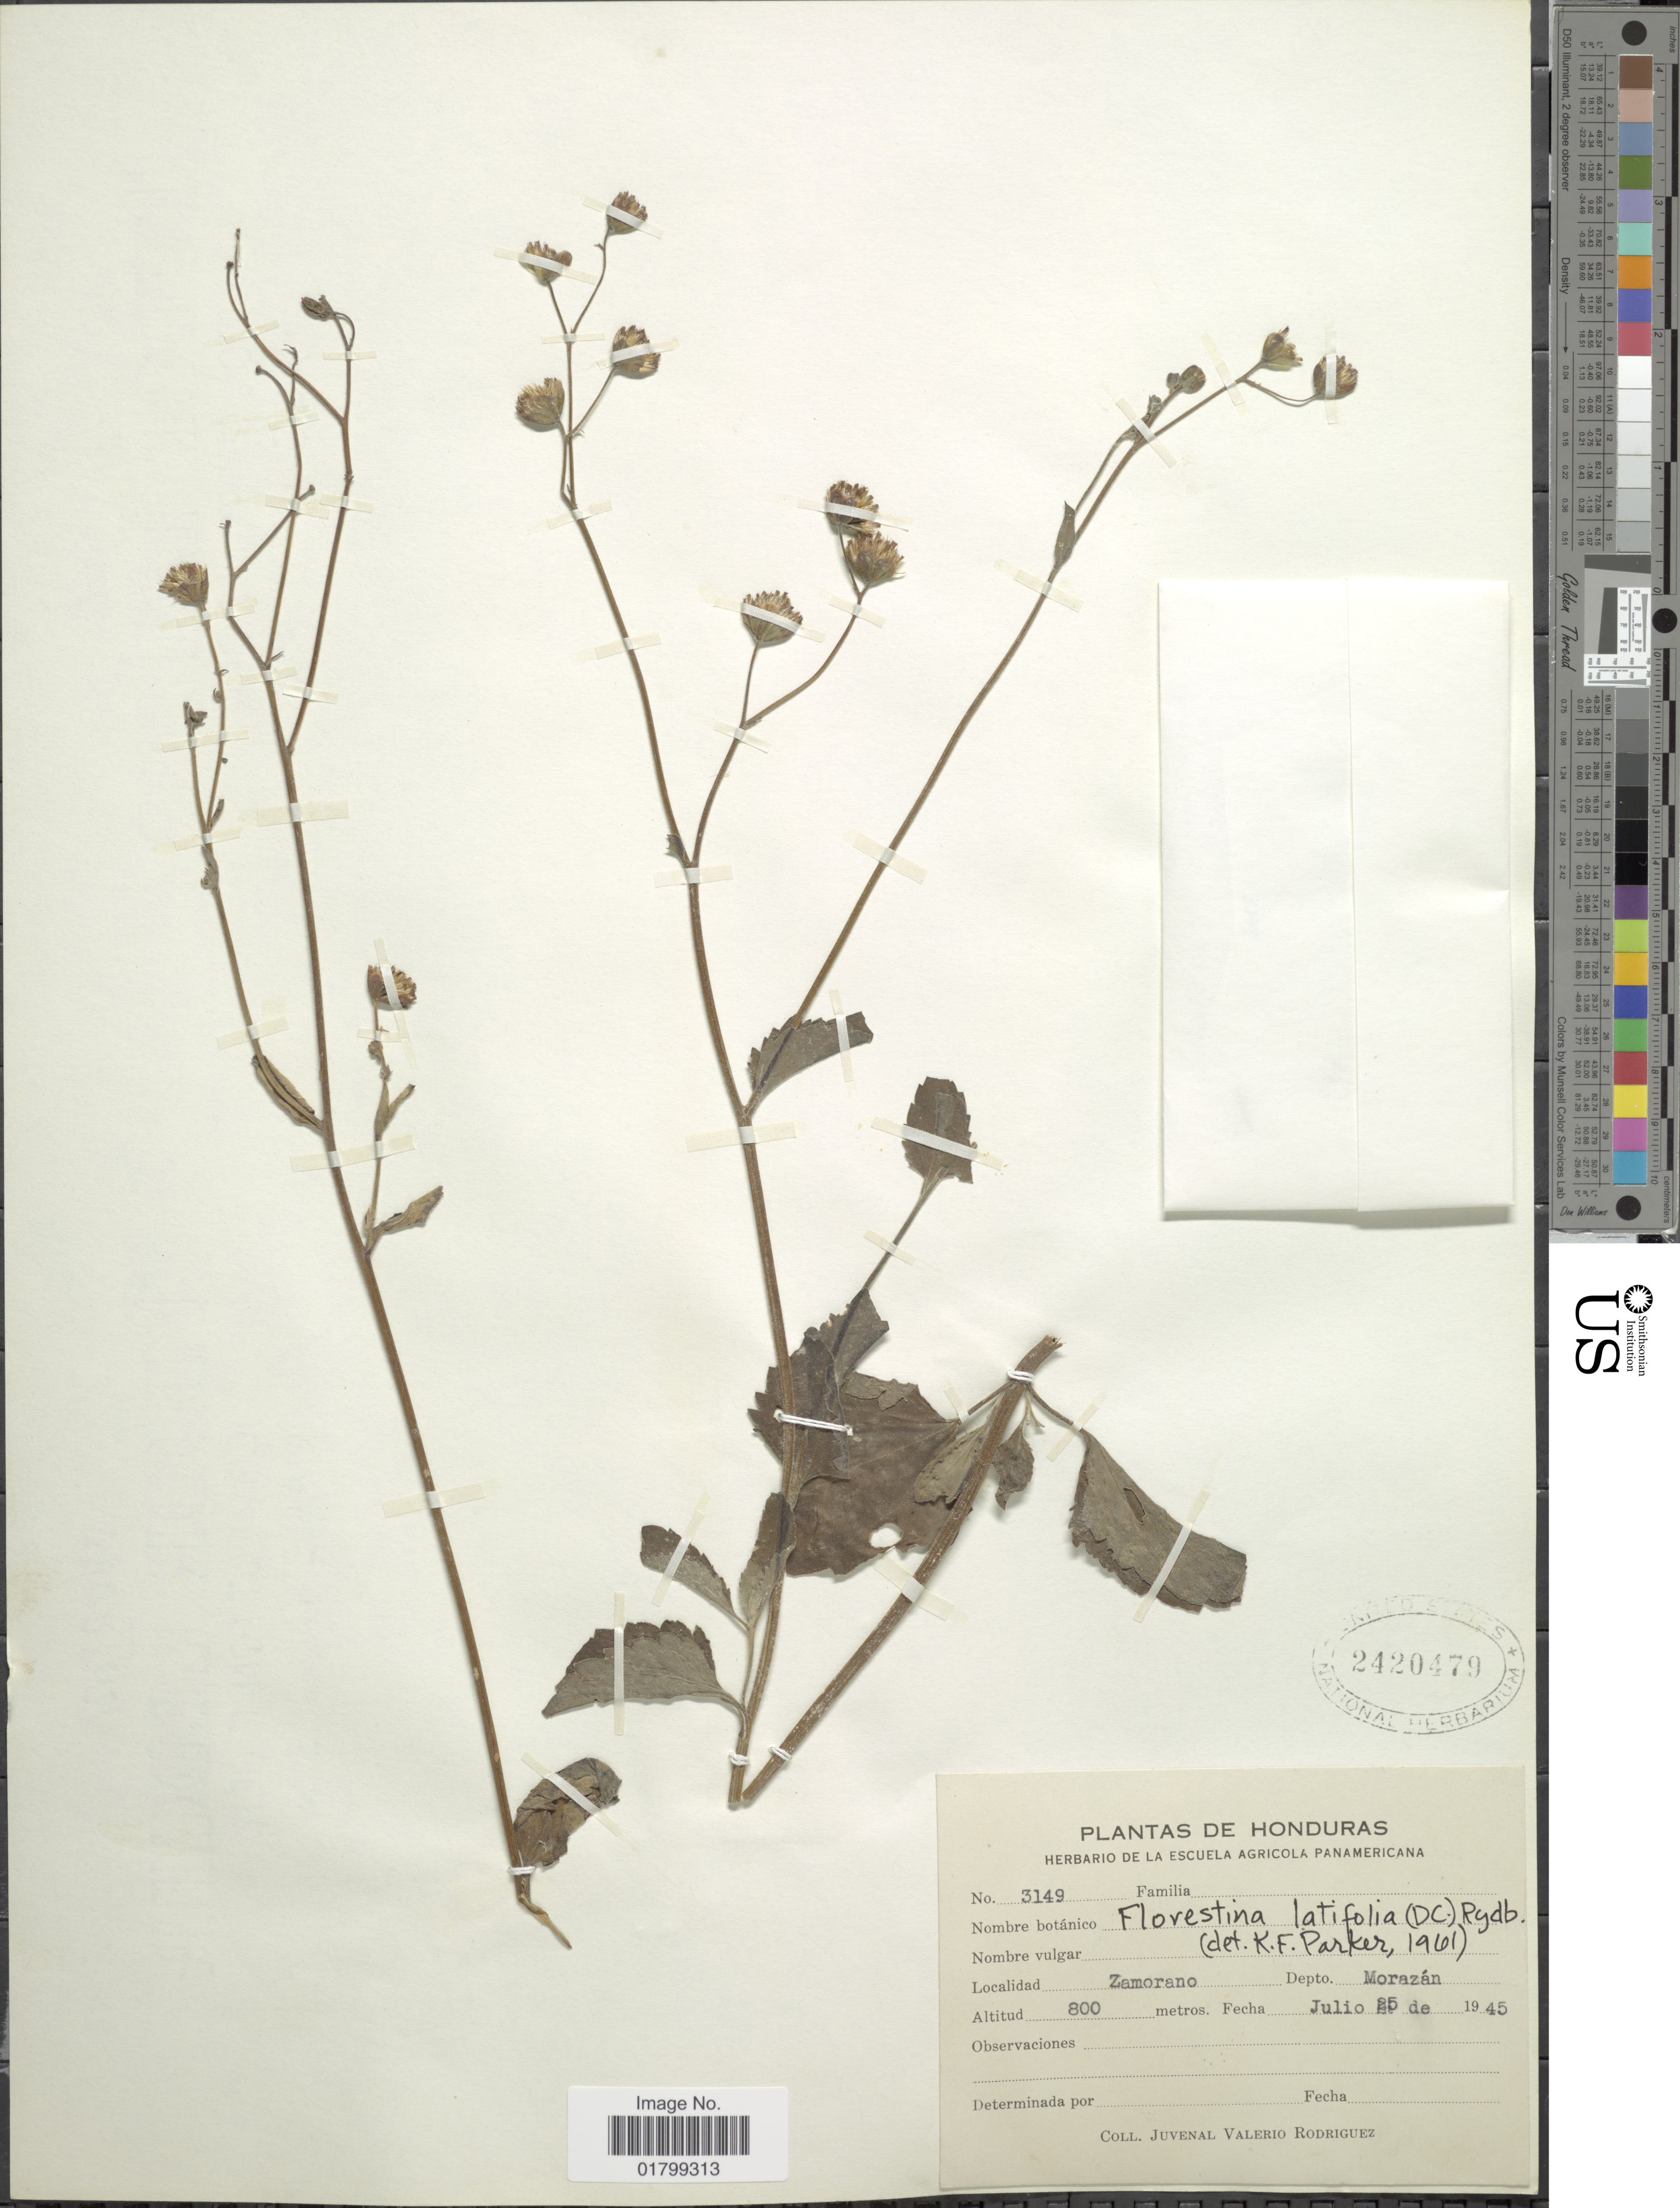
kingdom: Plantae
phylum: Tracheophyta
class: Magnoliopsida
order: Asterales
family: Asteraceae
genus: Florestina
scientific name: Florestina latifolia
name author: (DC.) Rydb.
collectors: J. Valerio R.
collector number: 3149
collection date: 1945-07-25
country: Honduras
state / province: Fco. Morazán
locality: Depto. Morazan, Zamorano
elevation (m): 800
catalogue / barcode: US 2420479